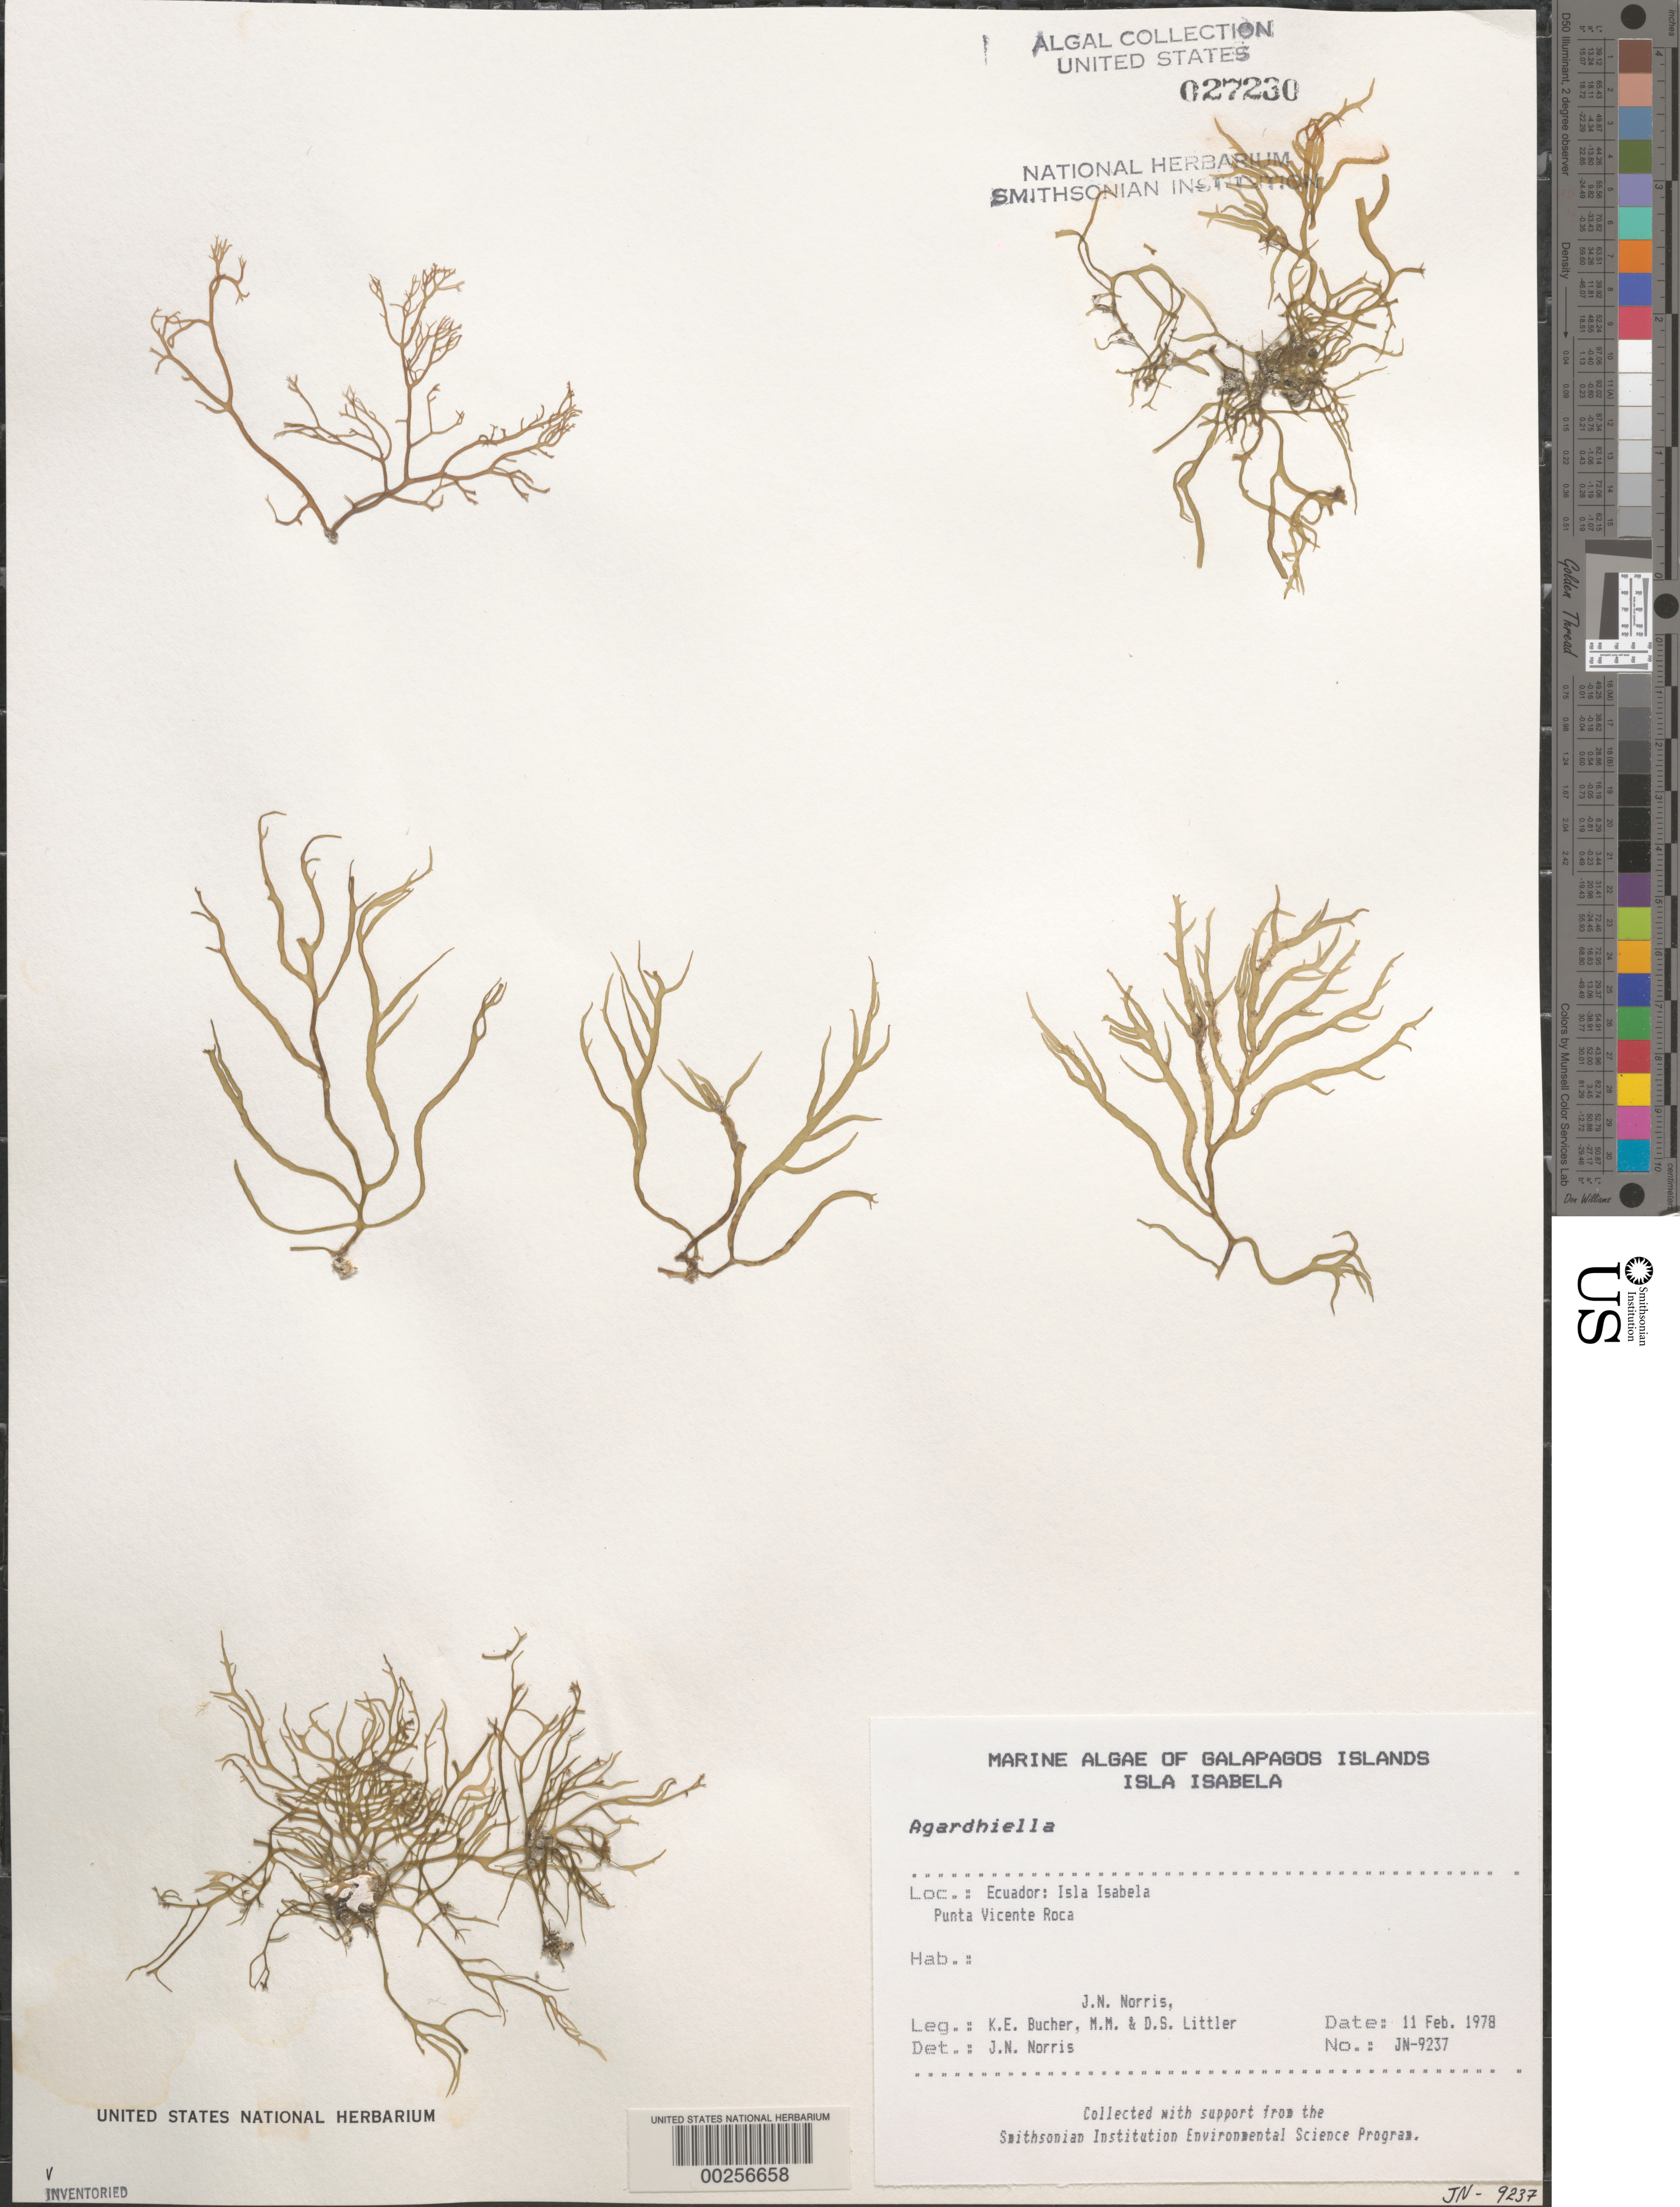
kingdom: Plantae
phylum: Rhodophyta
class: Florideophyceae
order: Gigartinales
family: Solieriaceae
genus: Agardhiella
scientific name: Agardhiella sp.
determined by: Norris, James N.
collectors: J. N. Norris, K. E. Bucher, M. M. Littler & D. S. Littler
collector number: JN-9237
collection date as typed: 11 Feb 1978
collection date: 1978-02-11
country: Ecuador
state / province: Colón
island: Isabela [Albemarle]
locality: Punta Vicente Roca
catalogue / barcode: US 27230